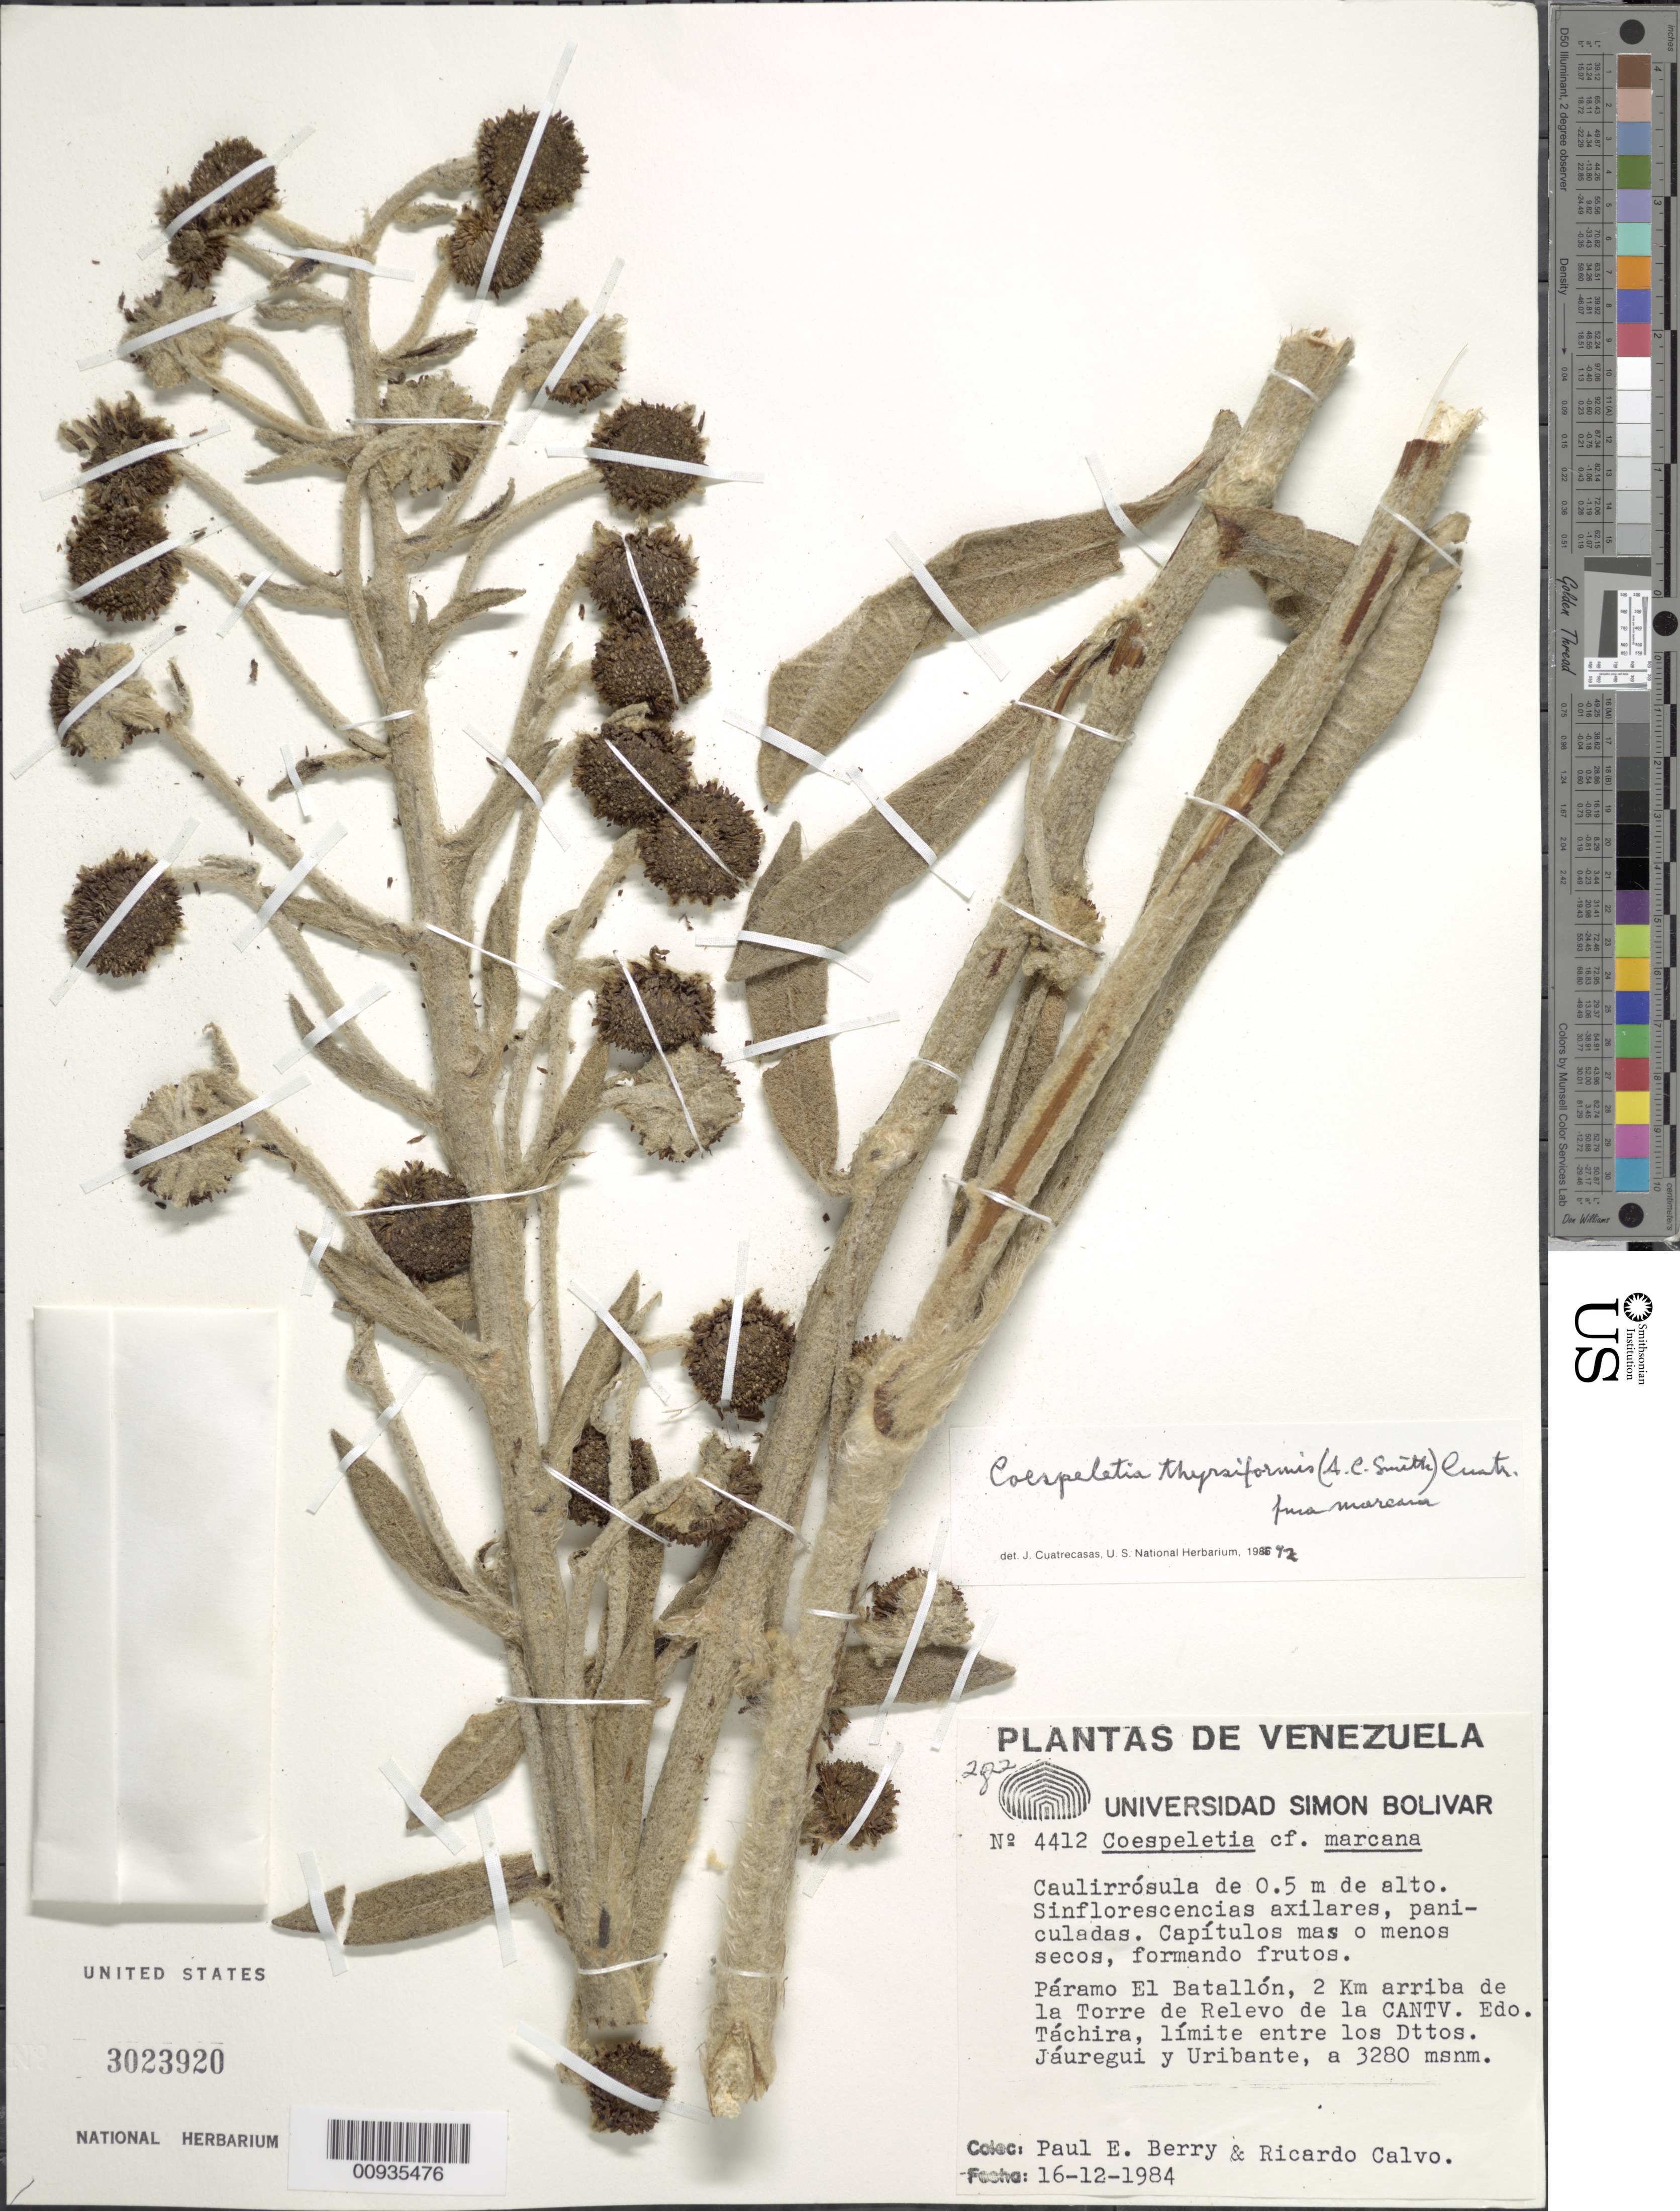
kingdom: Plantae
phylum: Tracheophyta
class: Magnoliopsida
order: Asterales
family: Asteraceae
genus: Coespeletia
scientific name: Coespeletia thyrsiformis f. marcana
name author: (A.C. Sm.) Cuatrec.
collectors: P. E. Berry & R. Calvo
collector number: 4412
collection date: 1984-12-16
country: Venezuela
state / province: Tachira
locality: Paramo El Batallon, 2 km arriba de la Torre de Relevo de la Cantv, limite entre los Dttos. Jaurequi y Uribante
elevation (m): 3280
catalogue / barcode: US 3023920